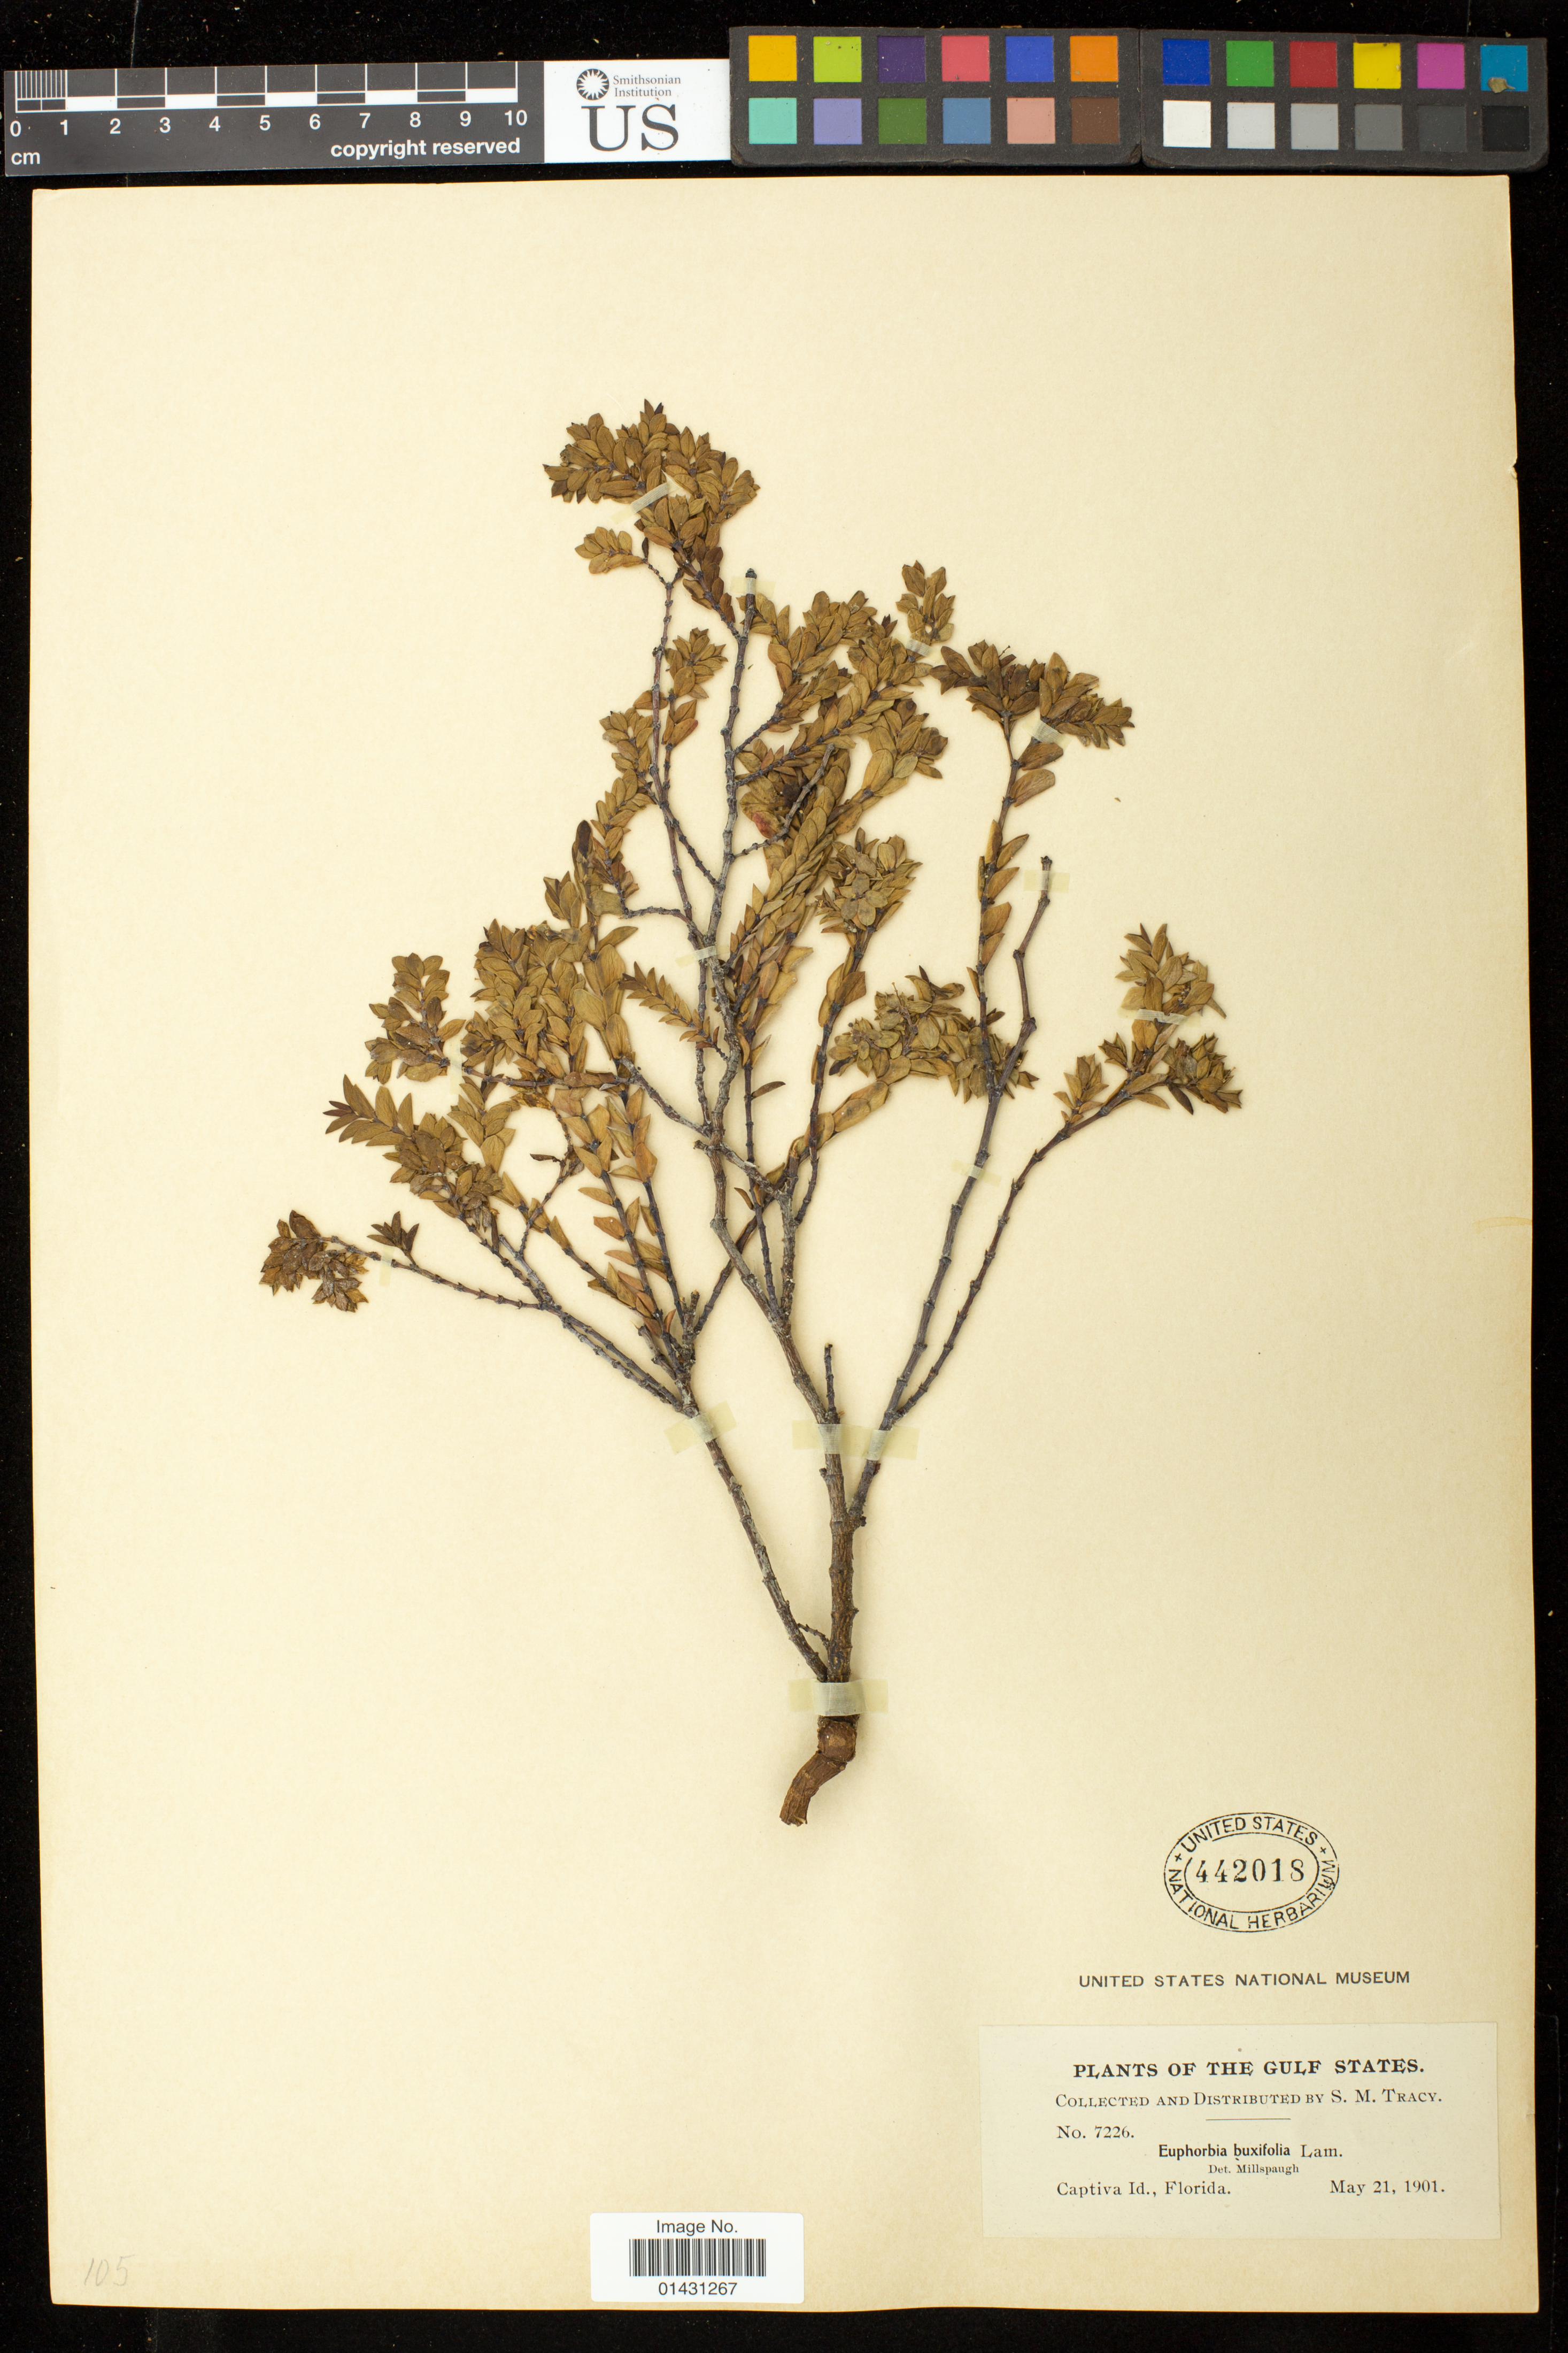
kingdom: Plantae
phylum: Tracheophyta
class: Magnoliopsida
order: Malpighiales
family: Euphorbiaceae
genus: Euphorbia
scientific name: Euphorbia mesembryanthemifolia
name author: Jacq.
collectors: S. M. Tracy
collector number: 7226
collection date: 1901-05-21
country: United States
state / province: Florida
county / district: Lee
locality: Captiva Island.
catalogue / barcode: US 442018